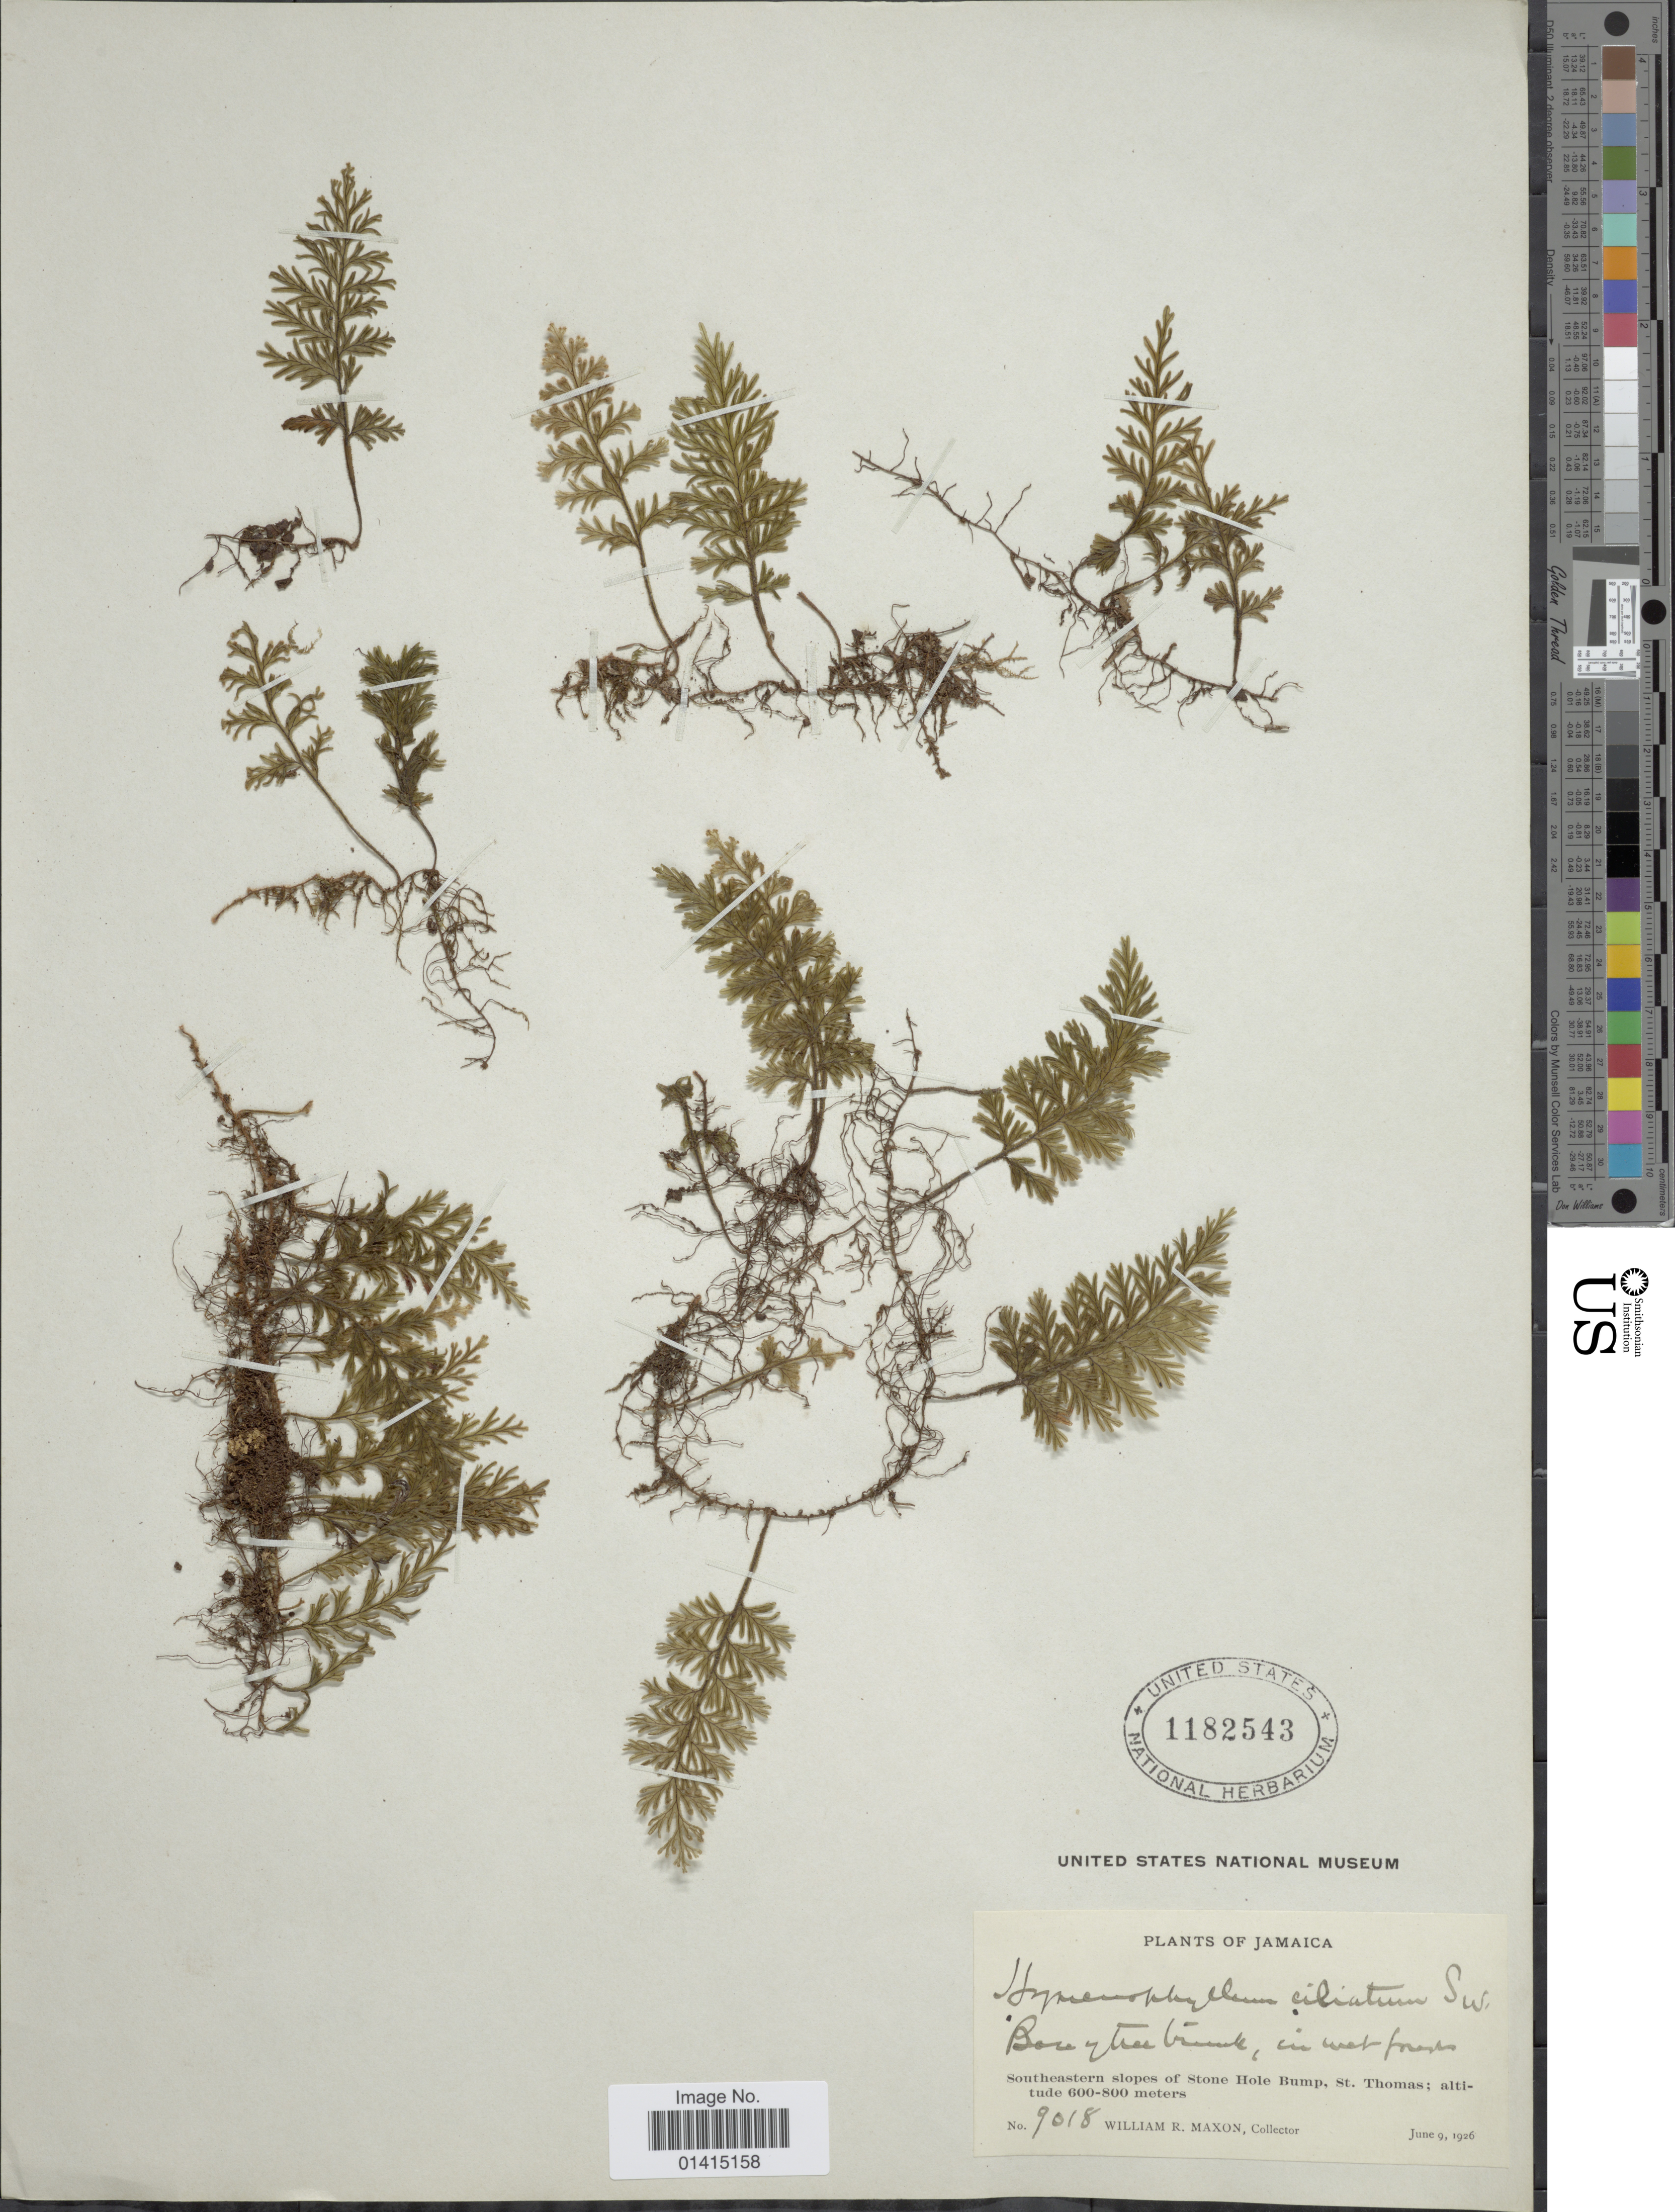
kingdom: Plantae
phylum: Tracheophyta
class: Polypodiopsida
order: Hymenophyllales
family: Hymenophyllaceae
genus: Hymenophyllum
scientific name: Hymenophyllum hirsutum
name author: (L.) Sw.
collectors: W. R. Maxon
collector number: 9018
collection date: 1926-06-09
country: Jamaica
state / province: Saint Thomas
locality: Southeastern slopes of Stone Hole Bump, St. Thomas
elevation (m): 600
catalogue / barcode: US 1182543